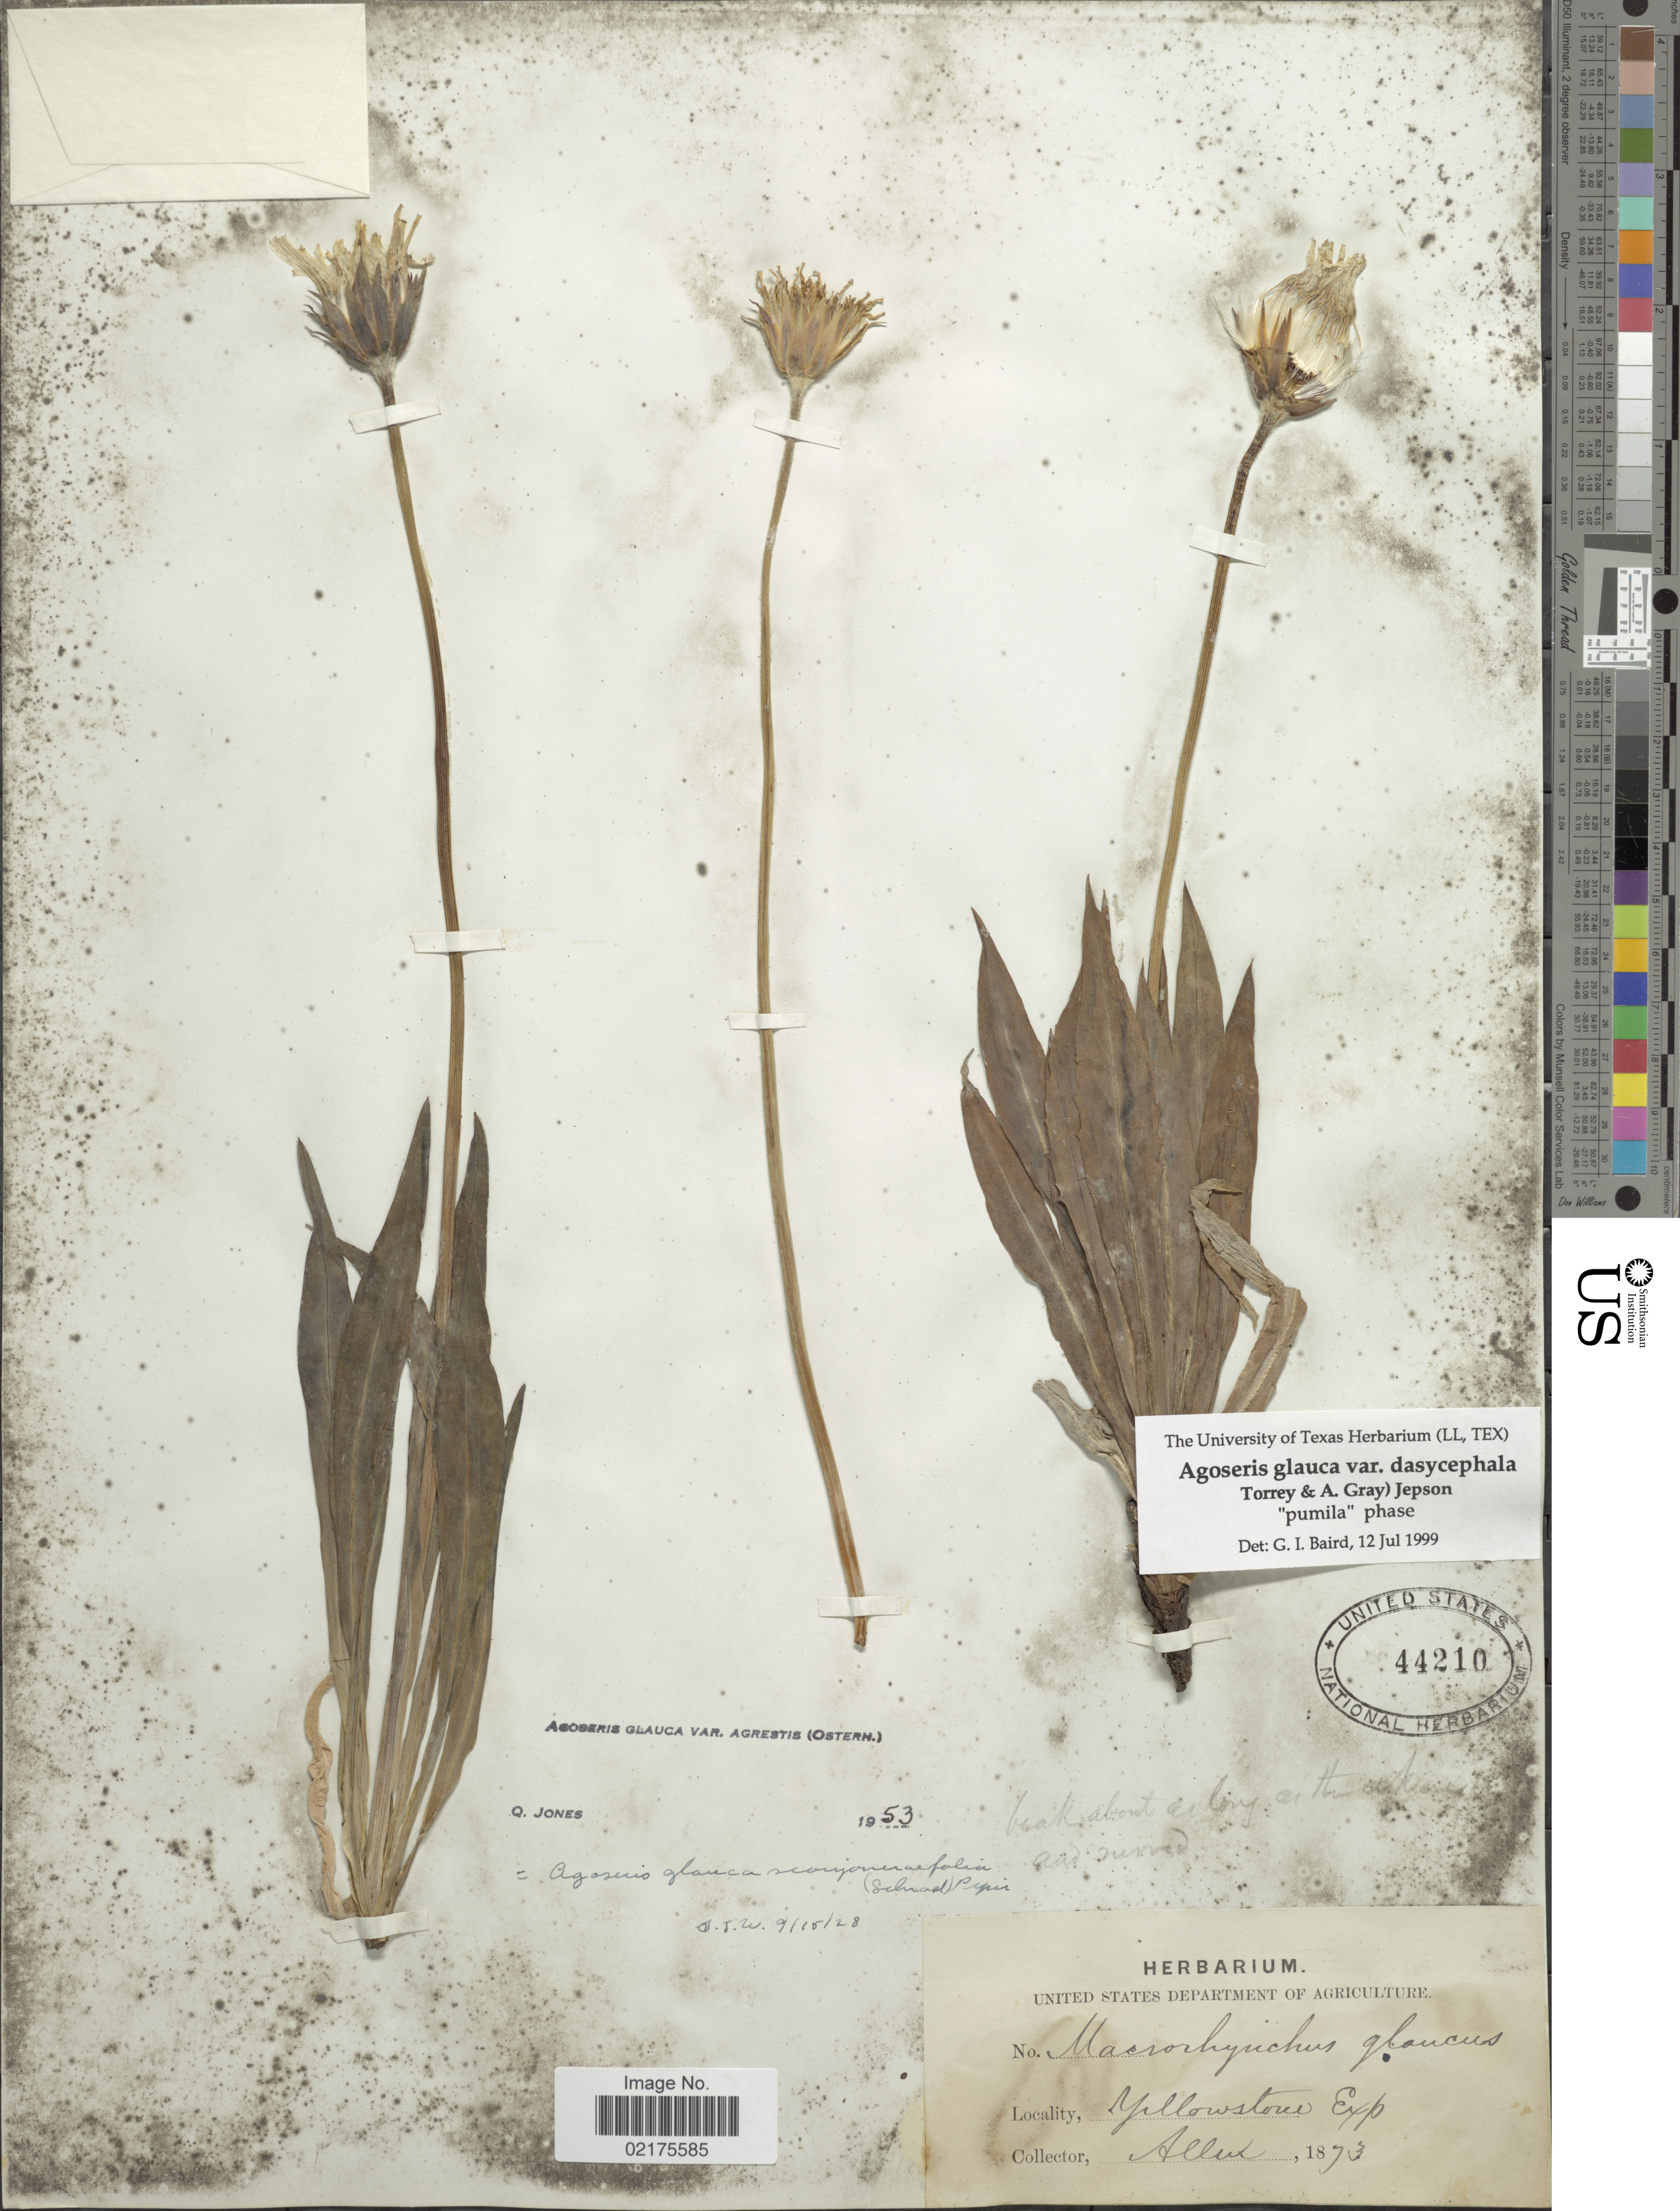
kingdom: Plantae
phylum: Tracheophyta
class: Magnoliopsida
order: Asterales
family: Asteraceae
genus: Agoseris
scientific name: Agoseris glauca var. dasycephala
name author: (Torr. & A. Gray) Jeps.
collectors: -- Allen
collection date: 1873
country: United States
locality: Yellowstone Exp.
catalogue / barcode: US 44210